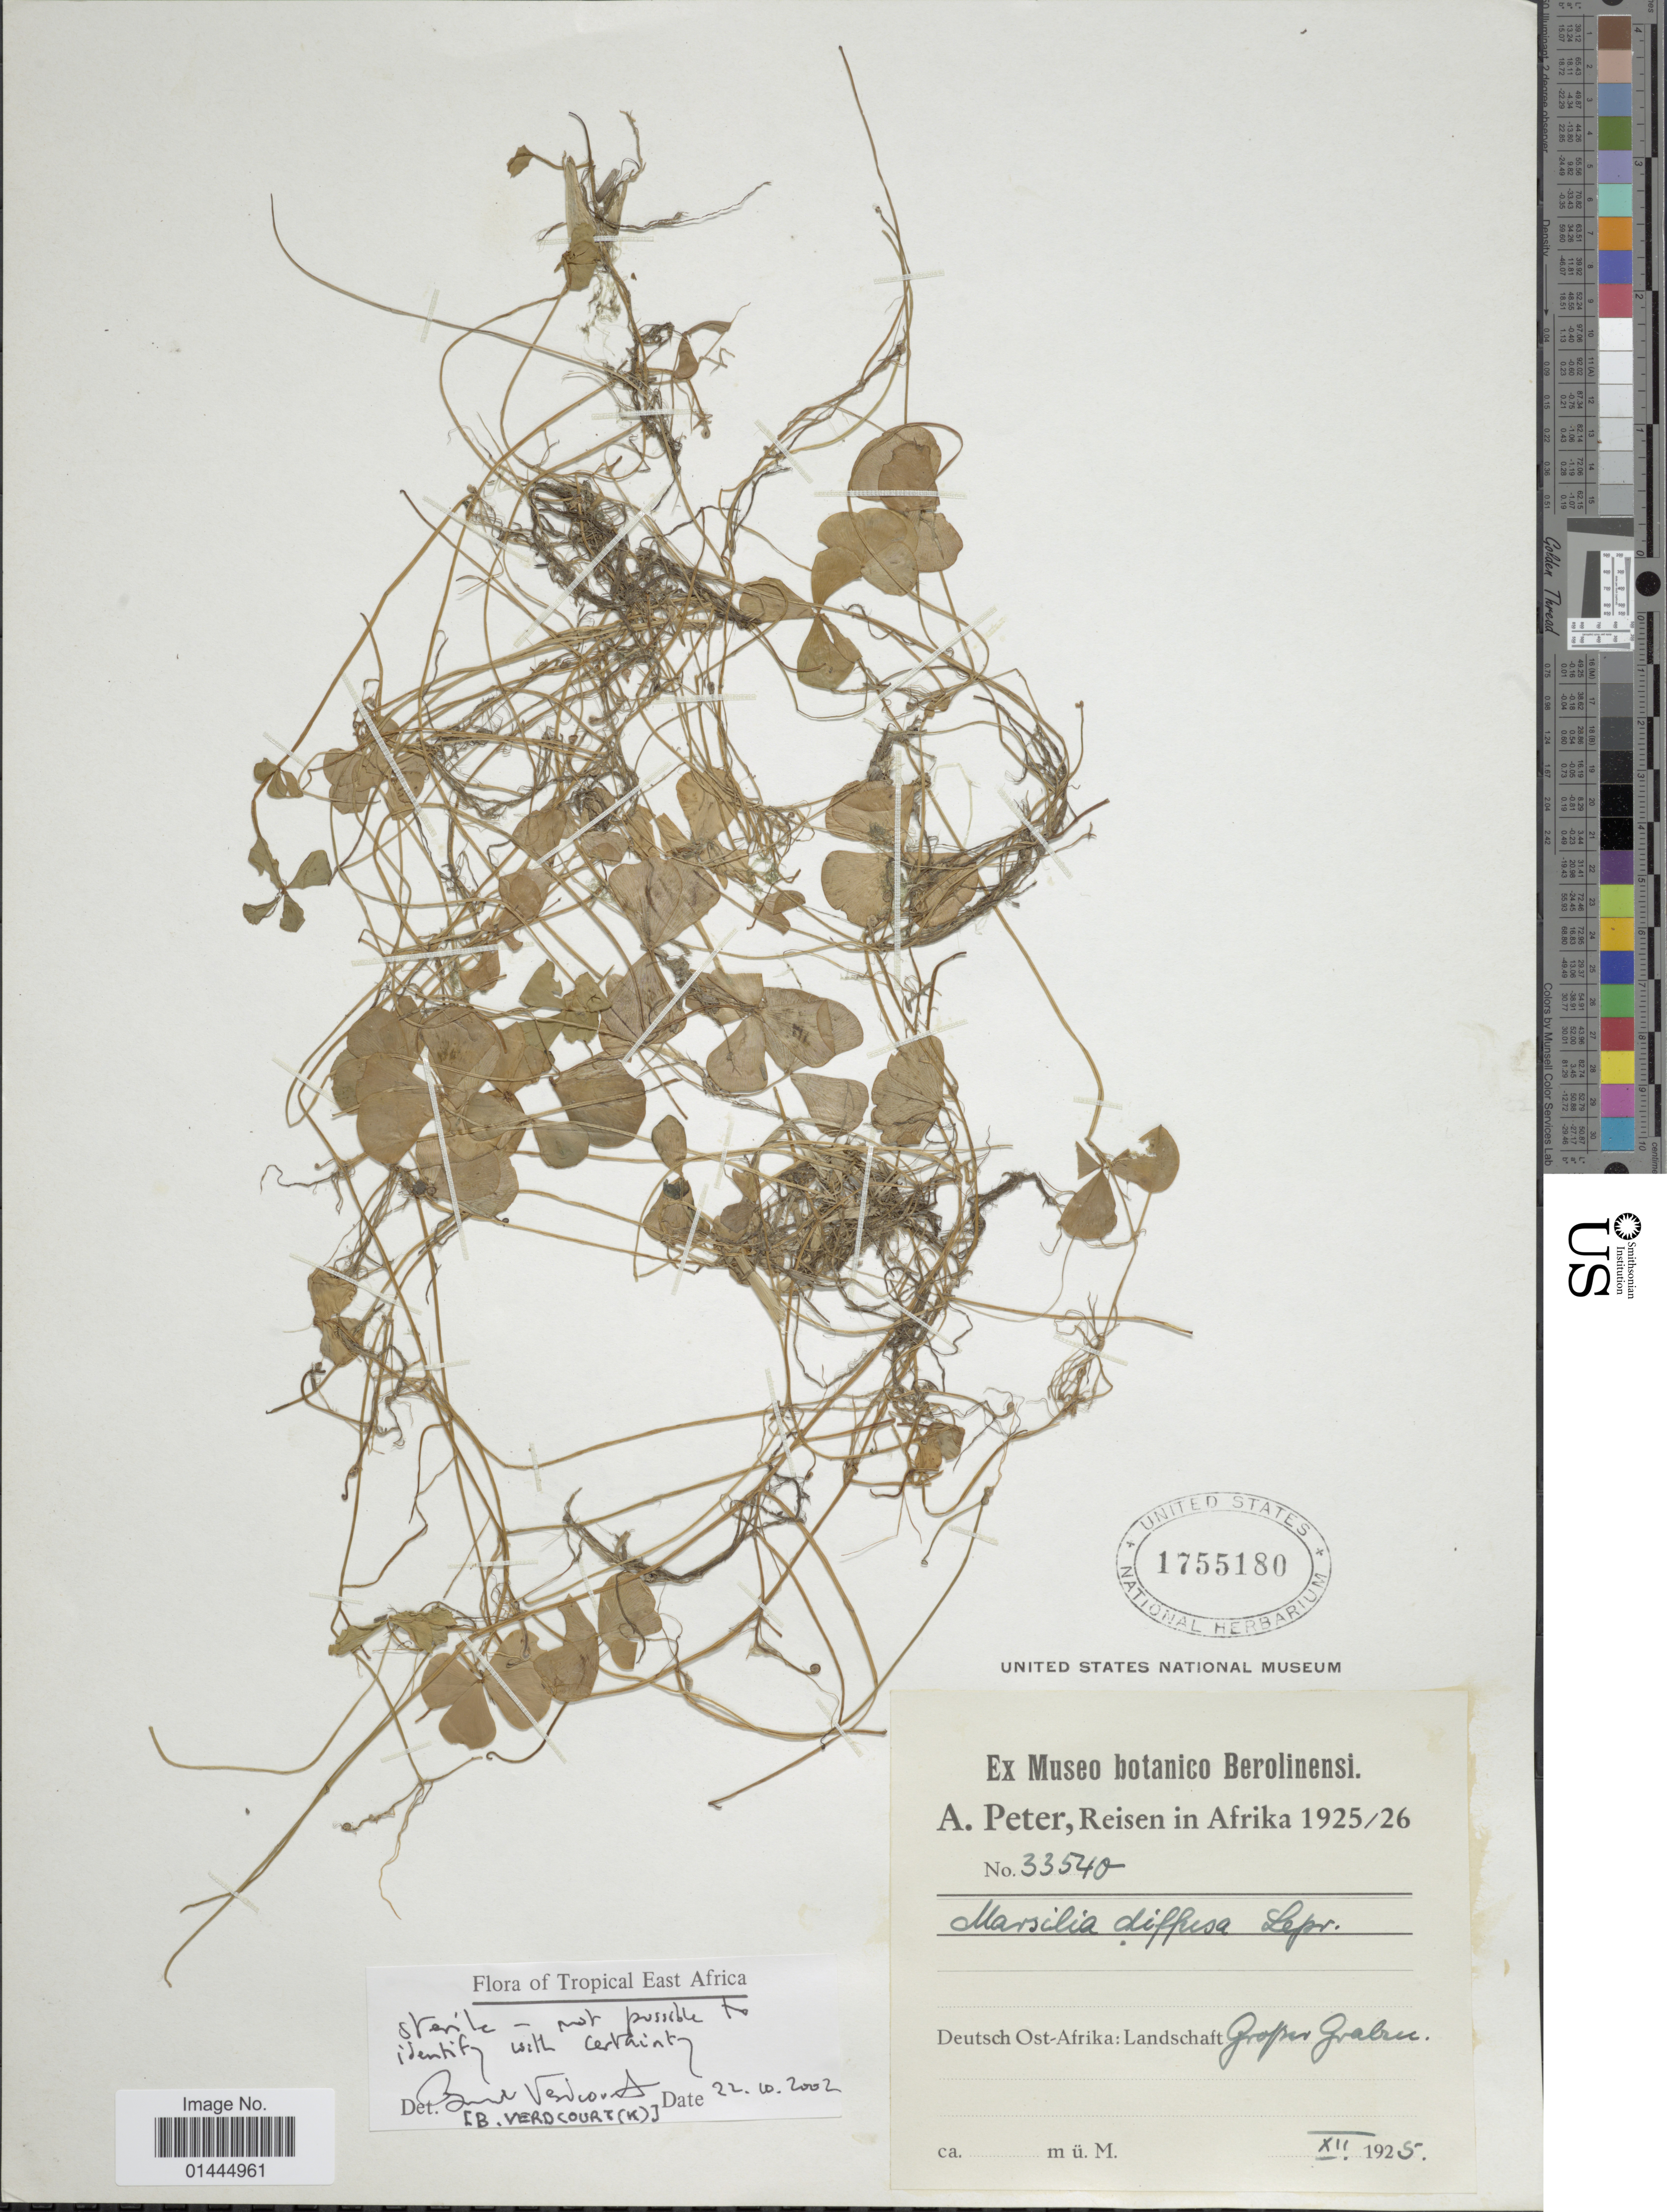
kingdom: Plantae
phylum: Tracheophyta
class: Polypodiopsida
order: Salviniales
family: Marsileaceae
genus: Marsilea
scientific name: Marsilea diffusa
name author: Lepr. ex A. Braun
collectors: A. Peter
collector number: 33540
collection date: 1925-12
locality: Deutsch Ost-Afrika: Landchaft Groper Grabu [interpreted].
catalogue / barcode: US 1755180